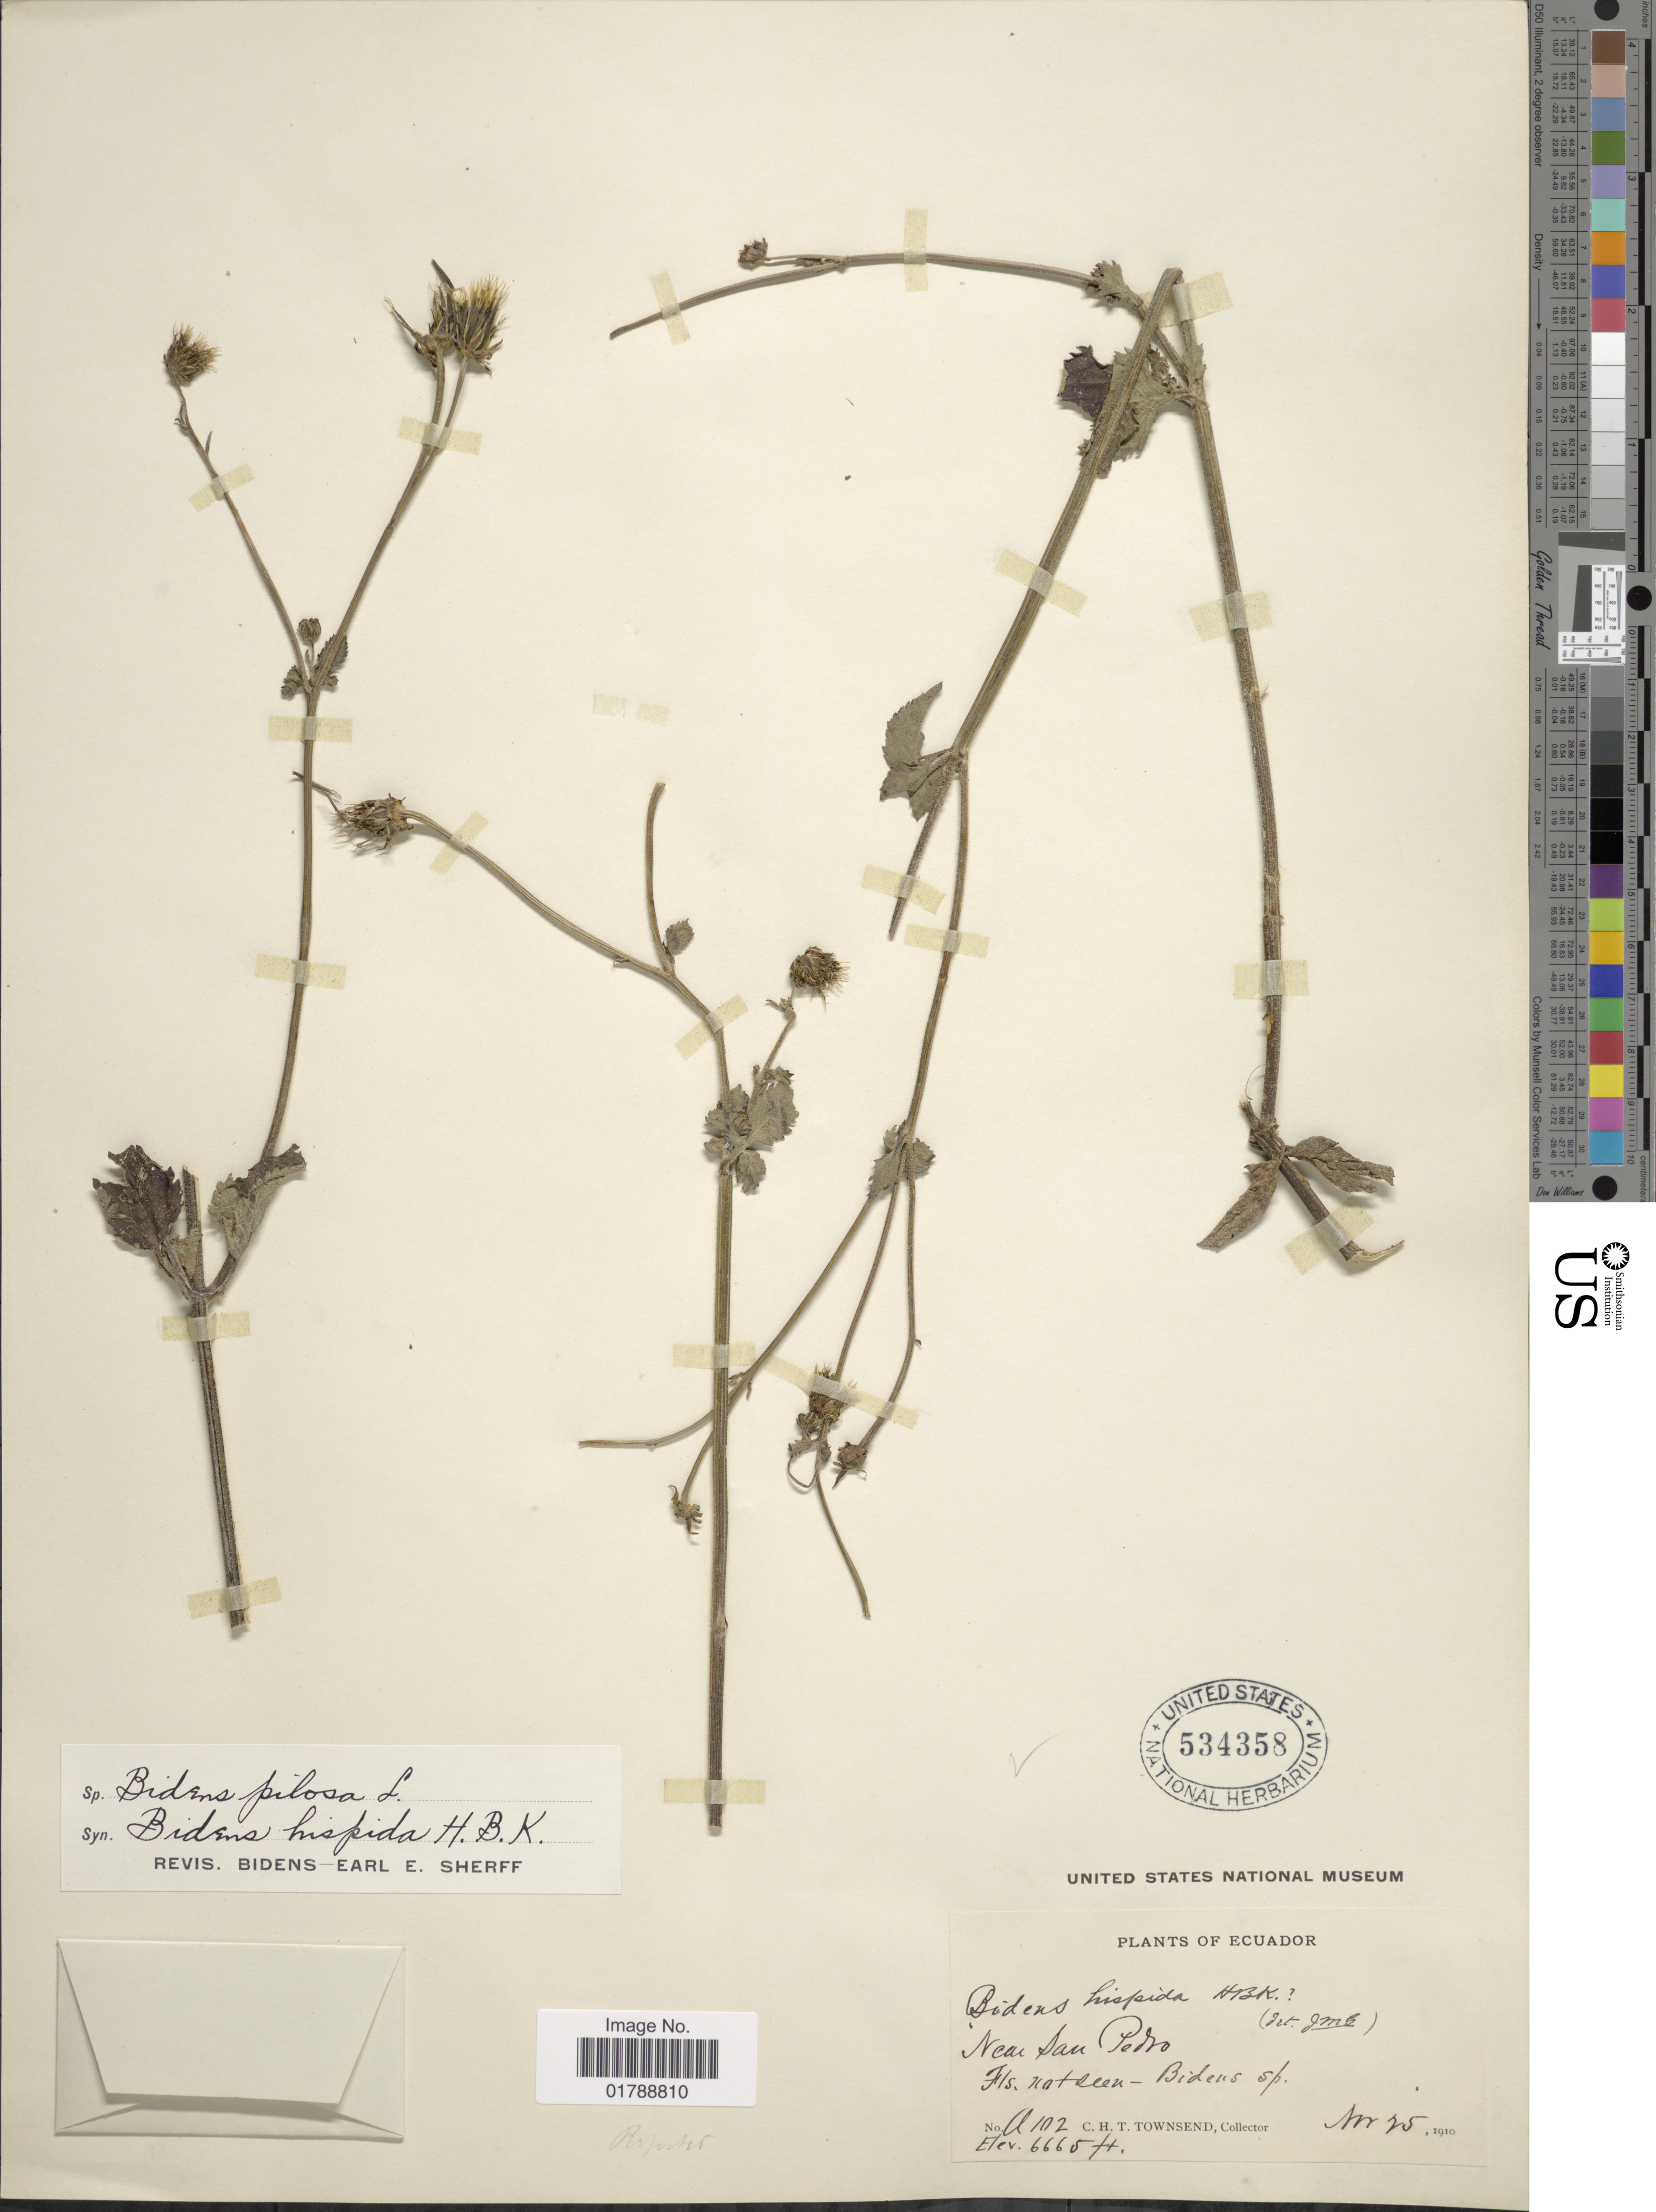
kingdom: Plantae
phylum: Tracheophyta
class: Magnoliopsida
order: Asterales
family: Asteraceae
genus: Bidens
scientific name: Bidens pilosa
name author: L.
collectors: C. H. T. Townsend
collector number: A102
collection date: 1910-11-25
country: Ecuador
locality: Near San Pedro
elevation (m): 2031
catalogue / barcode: US 534358